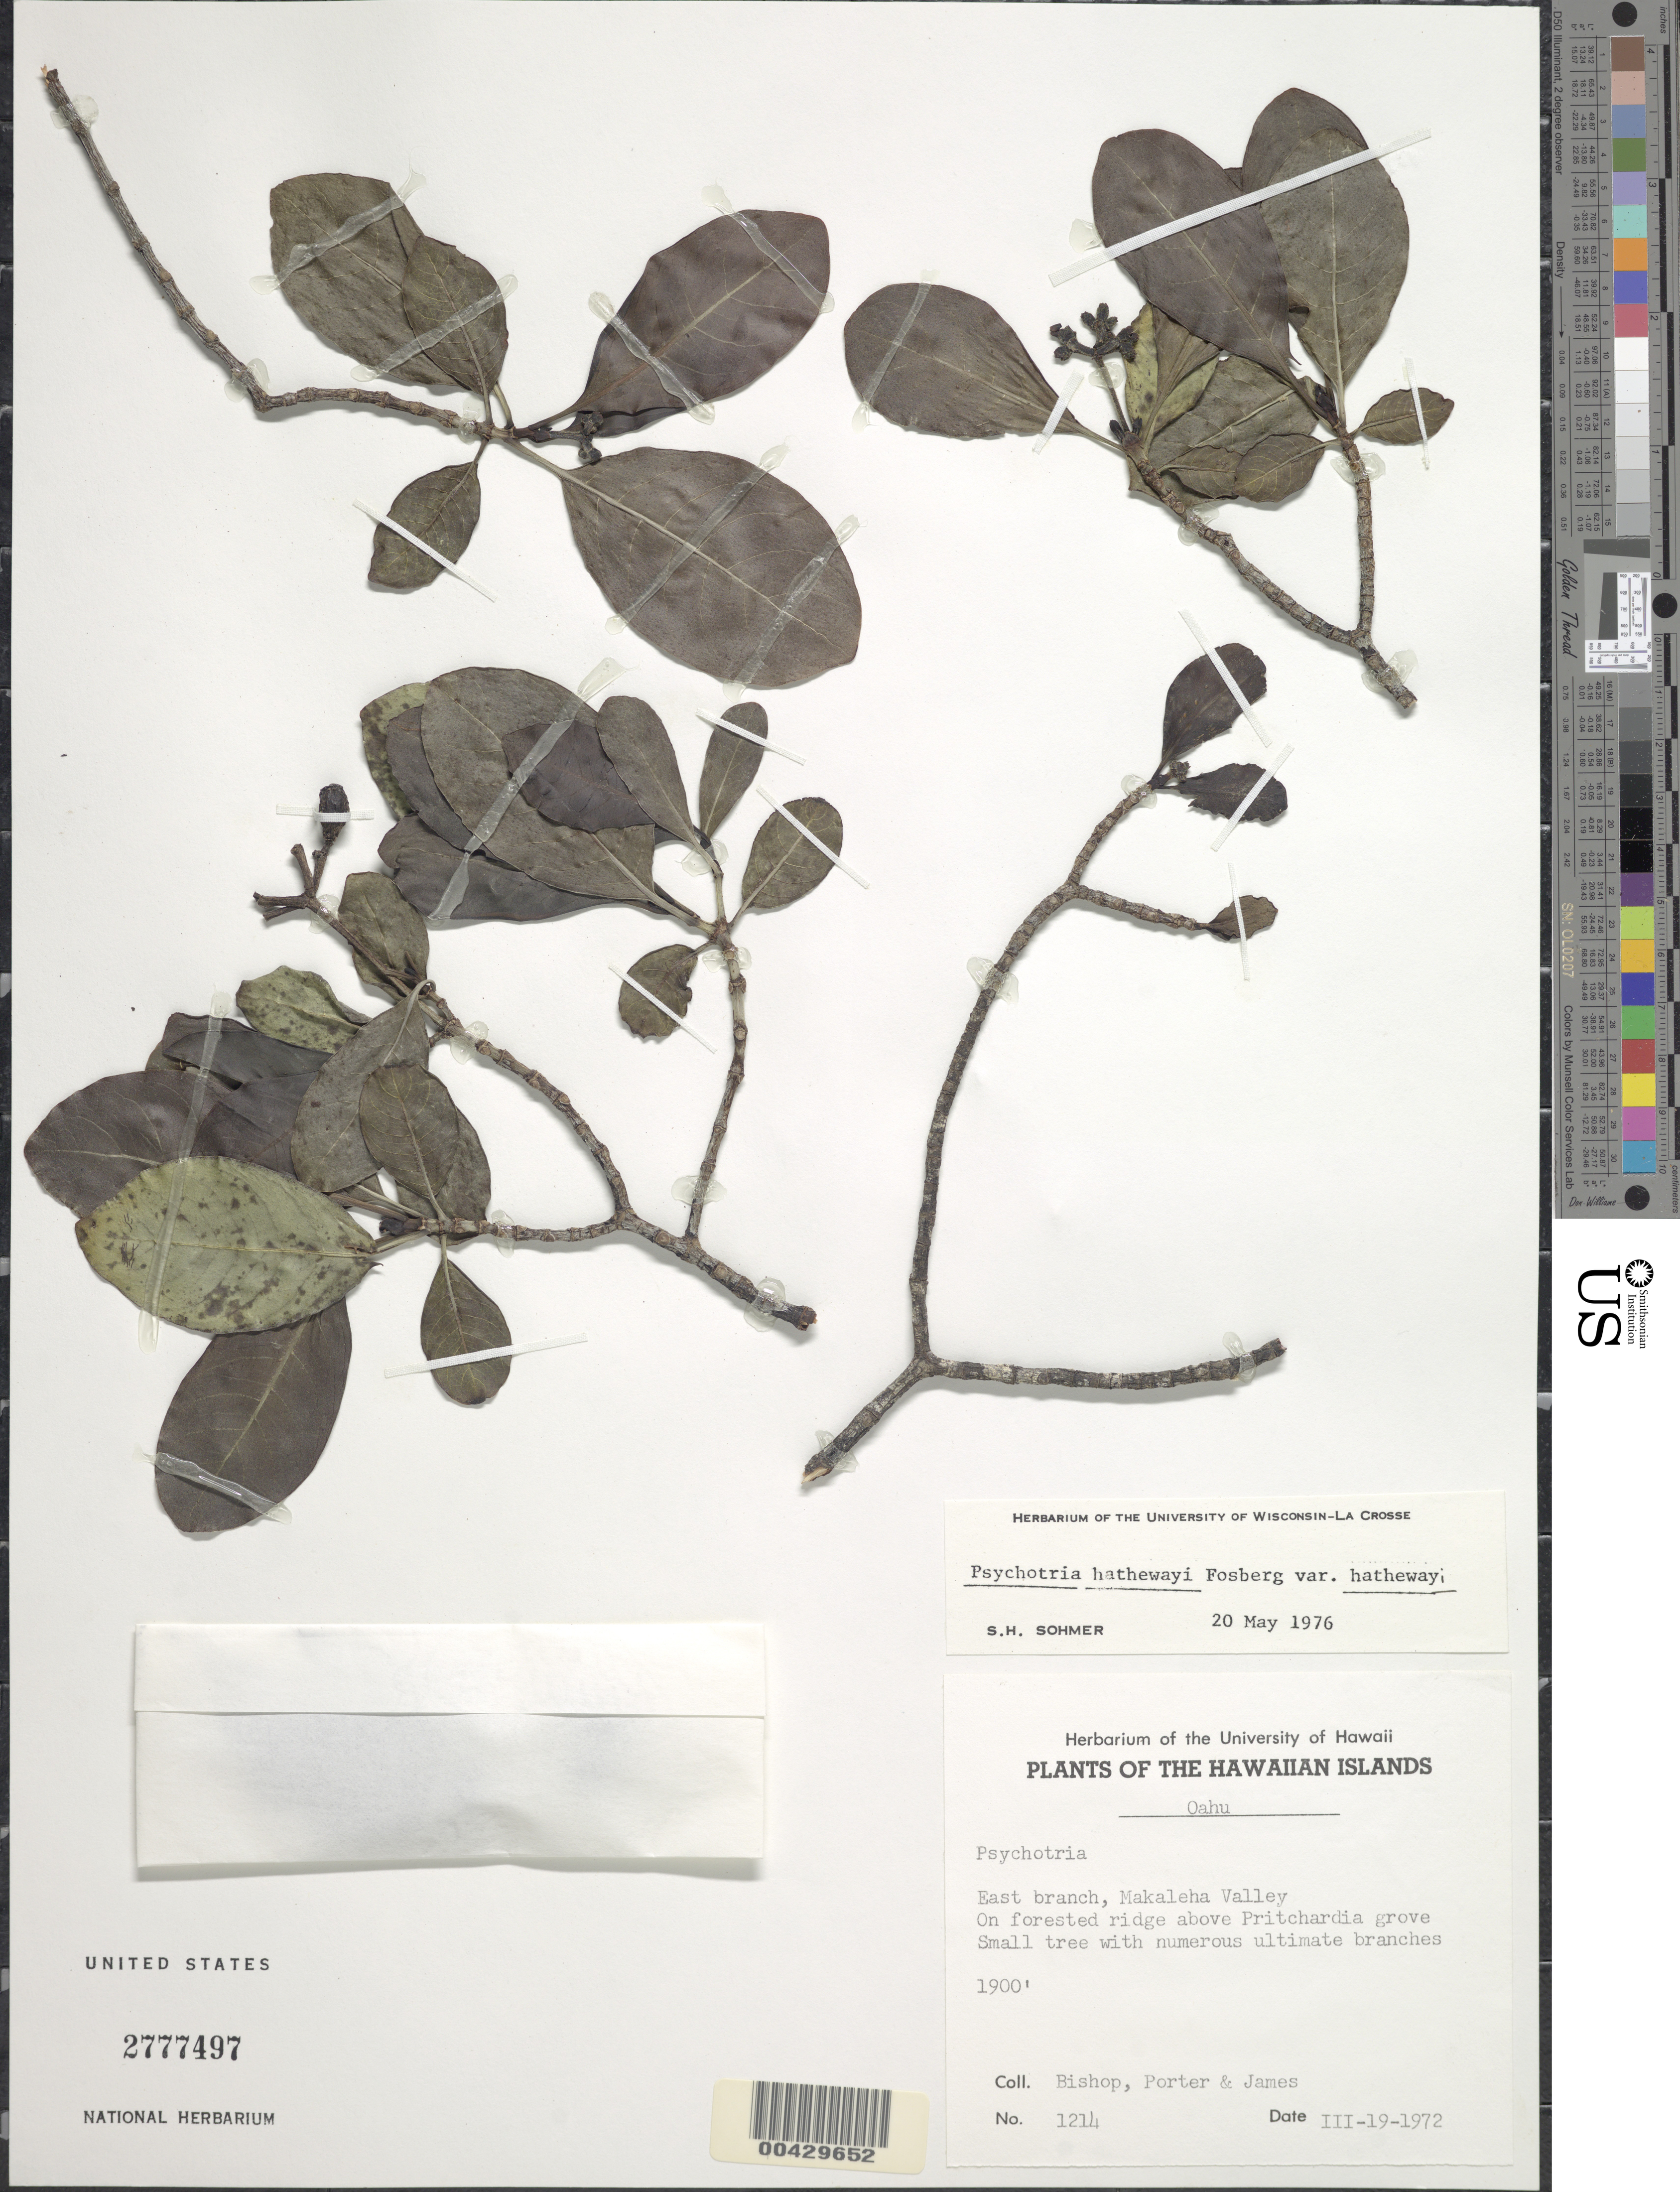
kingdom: Plantae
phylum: Tracheophyta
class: Magnoliopsida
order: Gentianales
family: Rubiaceae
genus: Psychotria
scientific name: Psychotria hathewayi var. hathewayi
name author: Fosberg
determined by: Sohmer, S. H.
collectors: L. E. Bishop, -- Porter & James, --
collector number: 1214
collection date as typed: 19 Mar 1972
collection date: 1972-03-19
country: United States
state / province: Hawaii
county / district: Honolulu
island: Oahu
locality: east branch, Makaleha Valley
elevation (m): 579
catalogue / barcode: US 2777497